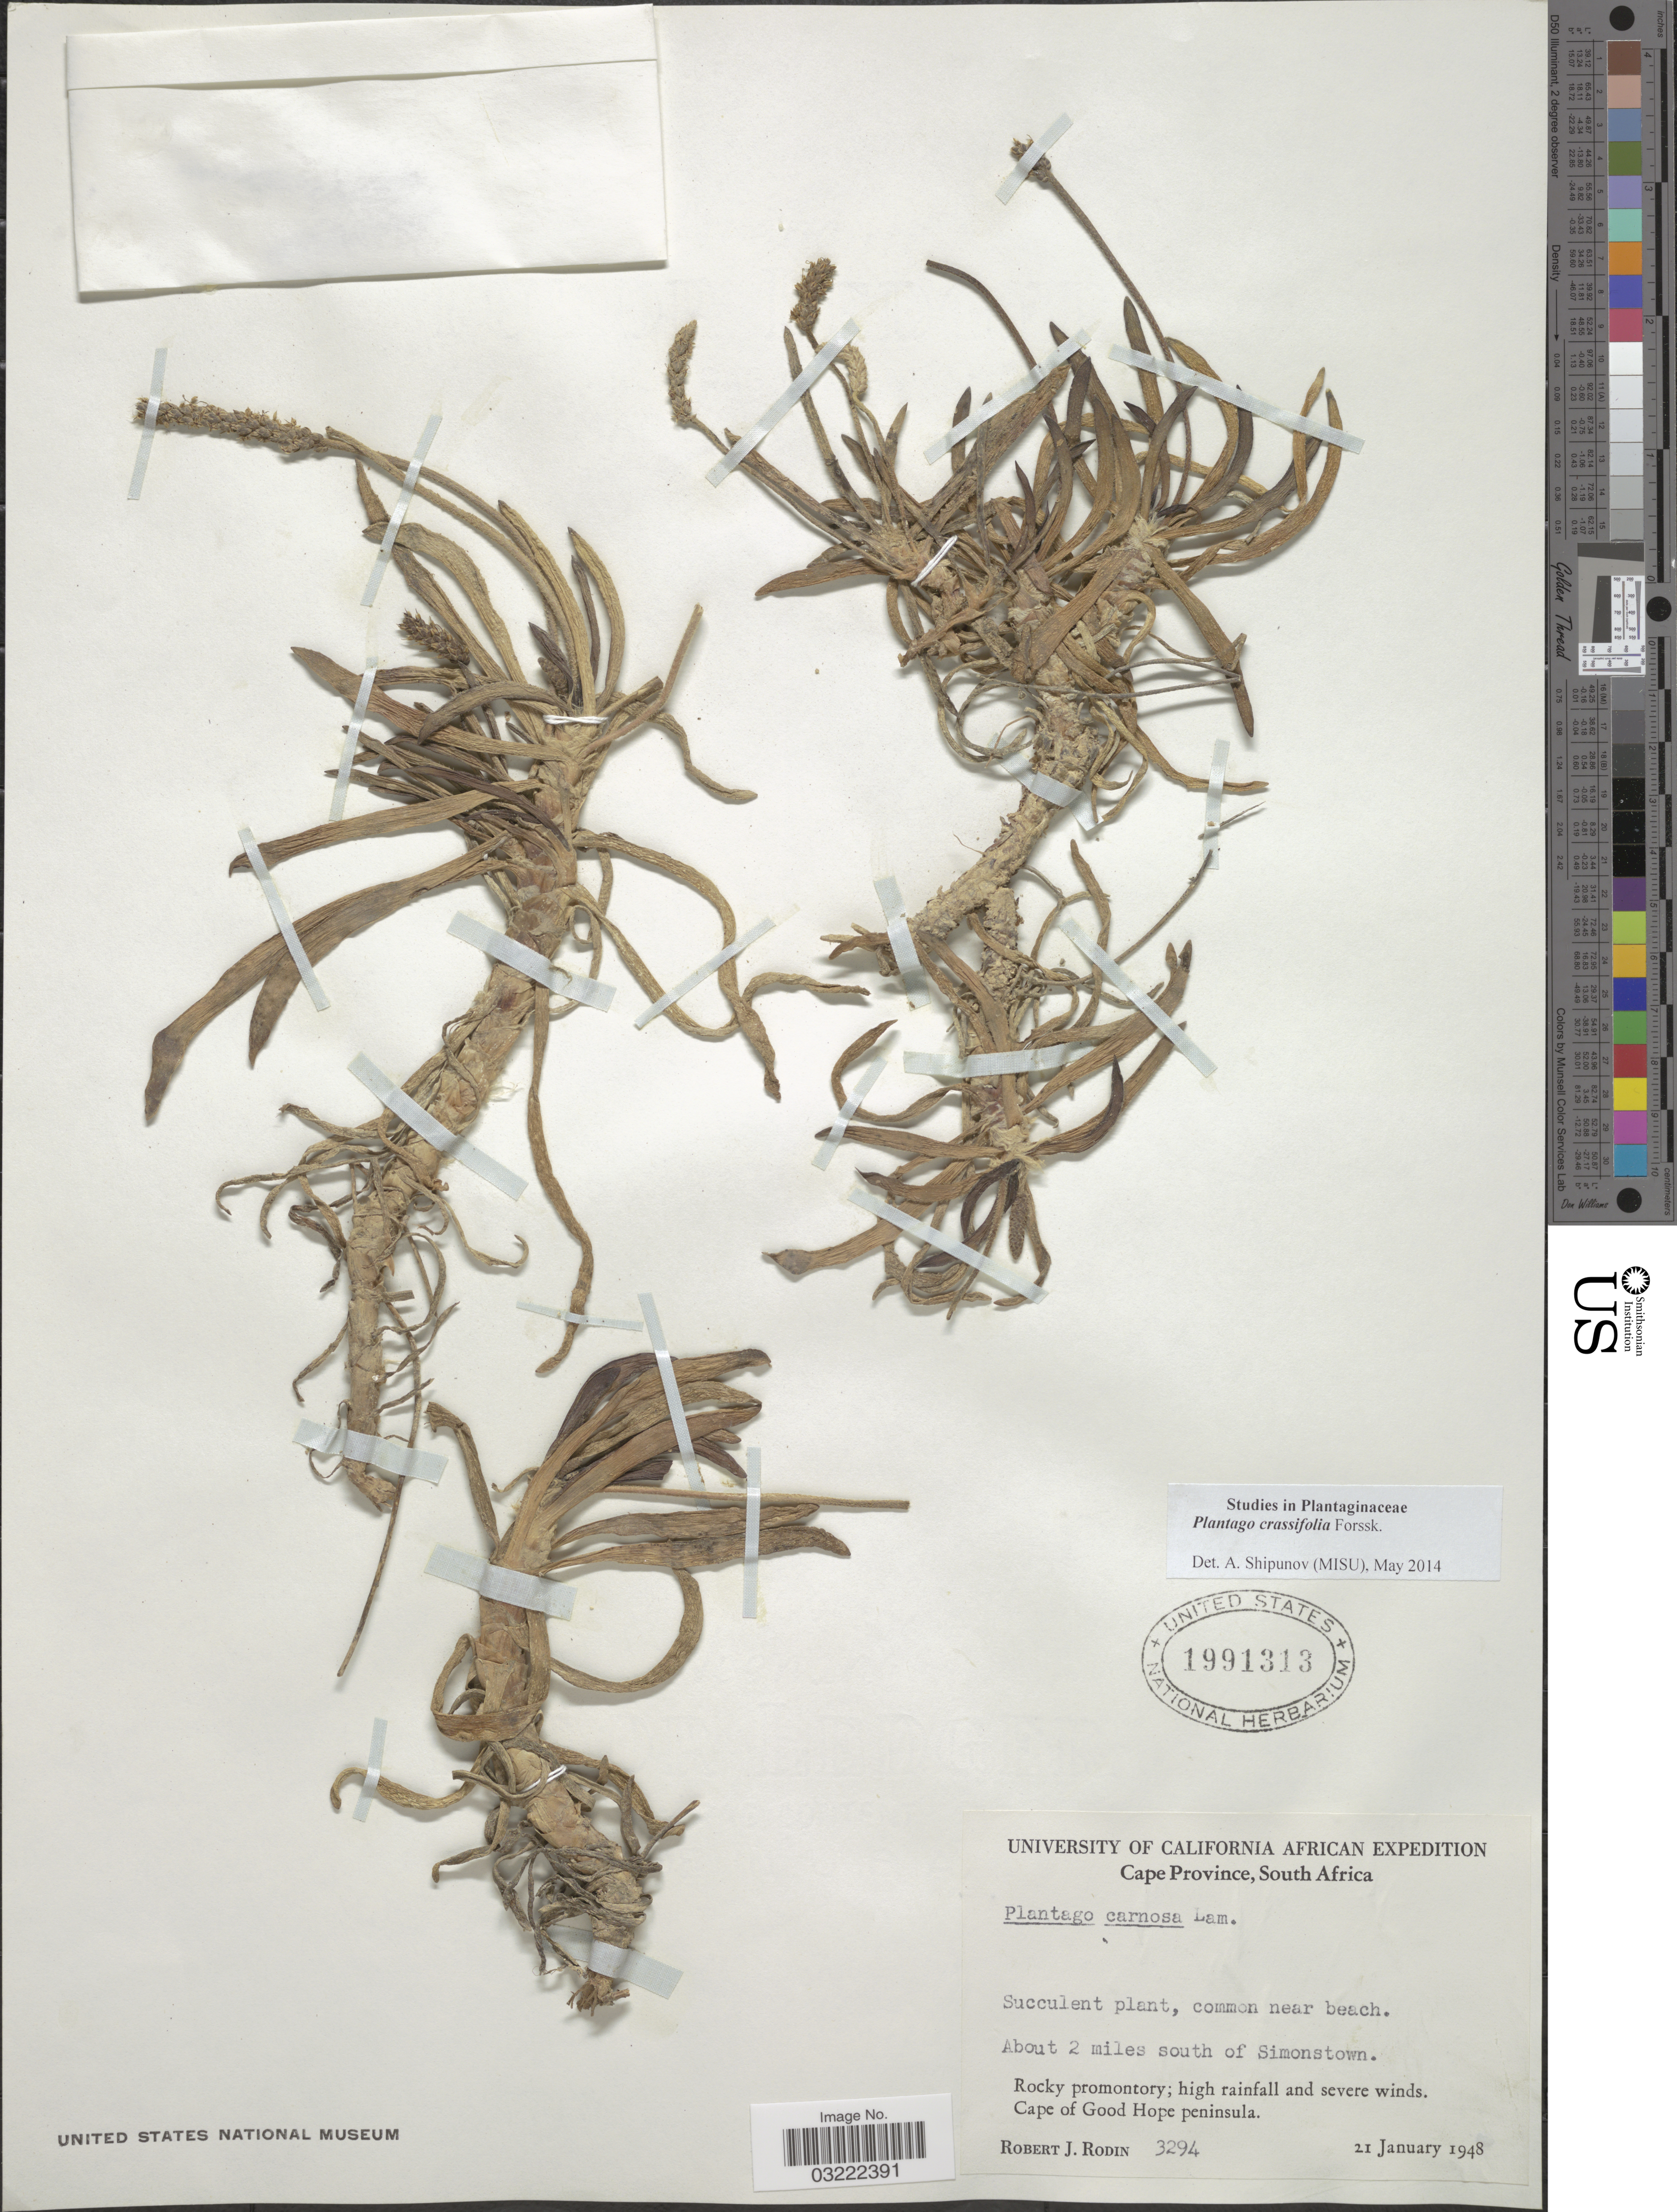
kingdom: Plantae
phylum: Tracheophyta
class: Magnoliopsida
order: Lamiales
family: Plantaginaceae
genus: Plantago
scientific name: Plantago crassifolia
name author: Forssk.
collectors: R. J. Rodin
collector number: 3294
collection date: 1948-01-21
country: South Africa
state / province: Western Cape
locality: About 2 miles south of Simonstown. Cape of Good Hope peninsula.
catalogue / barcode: US 1991313